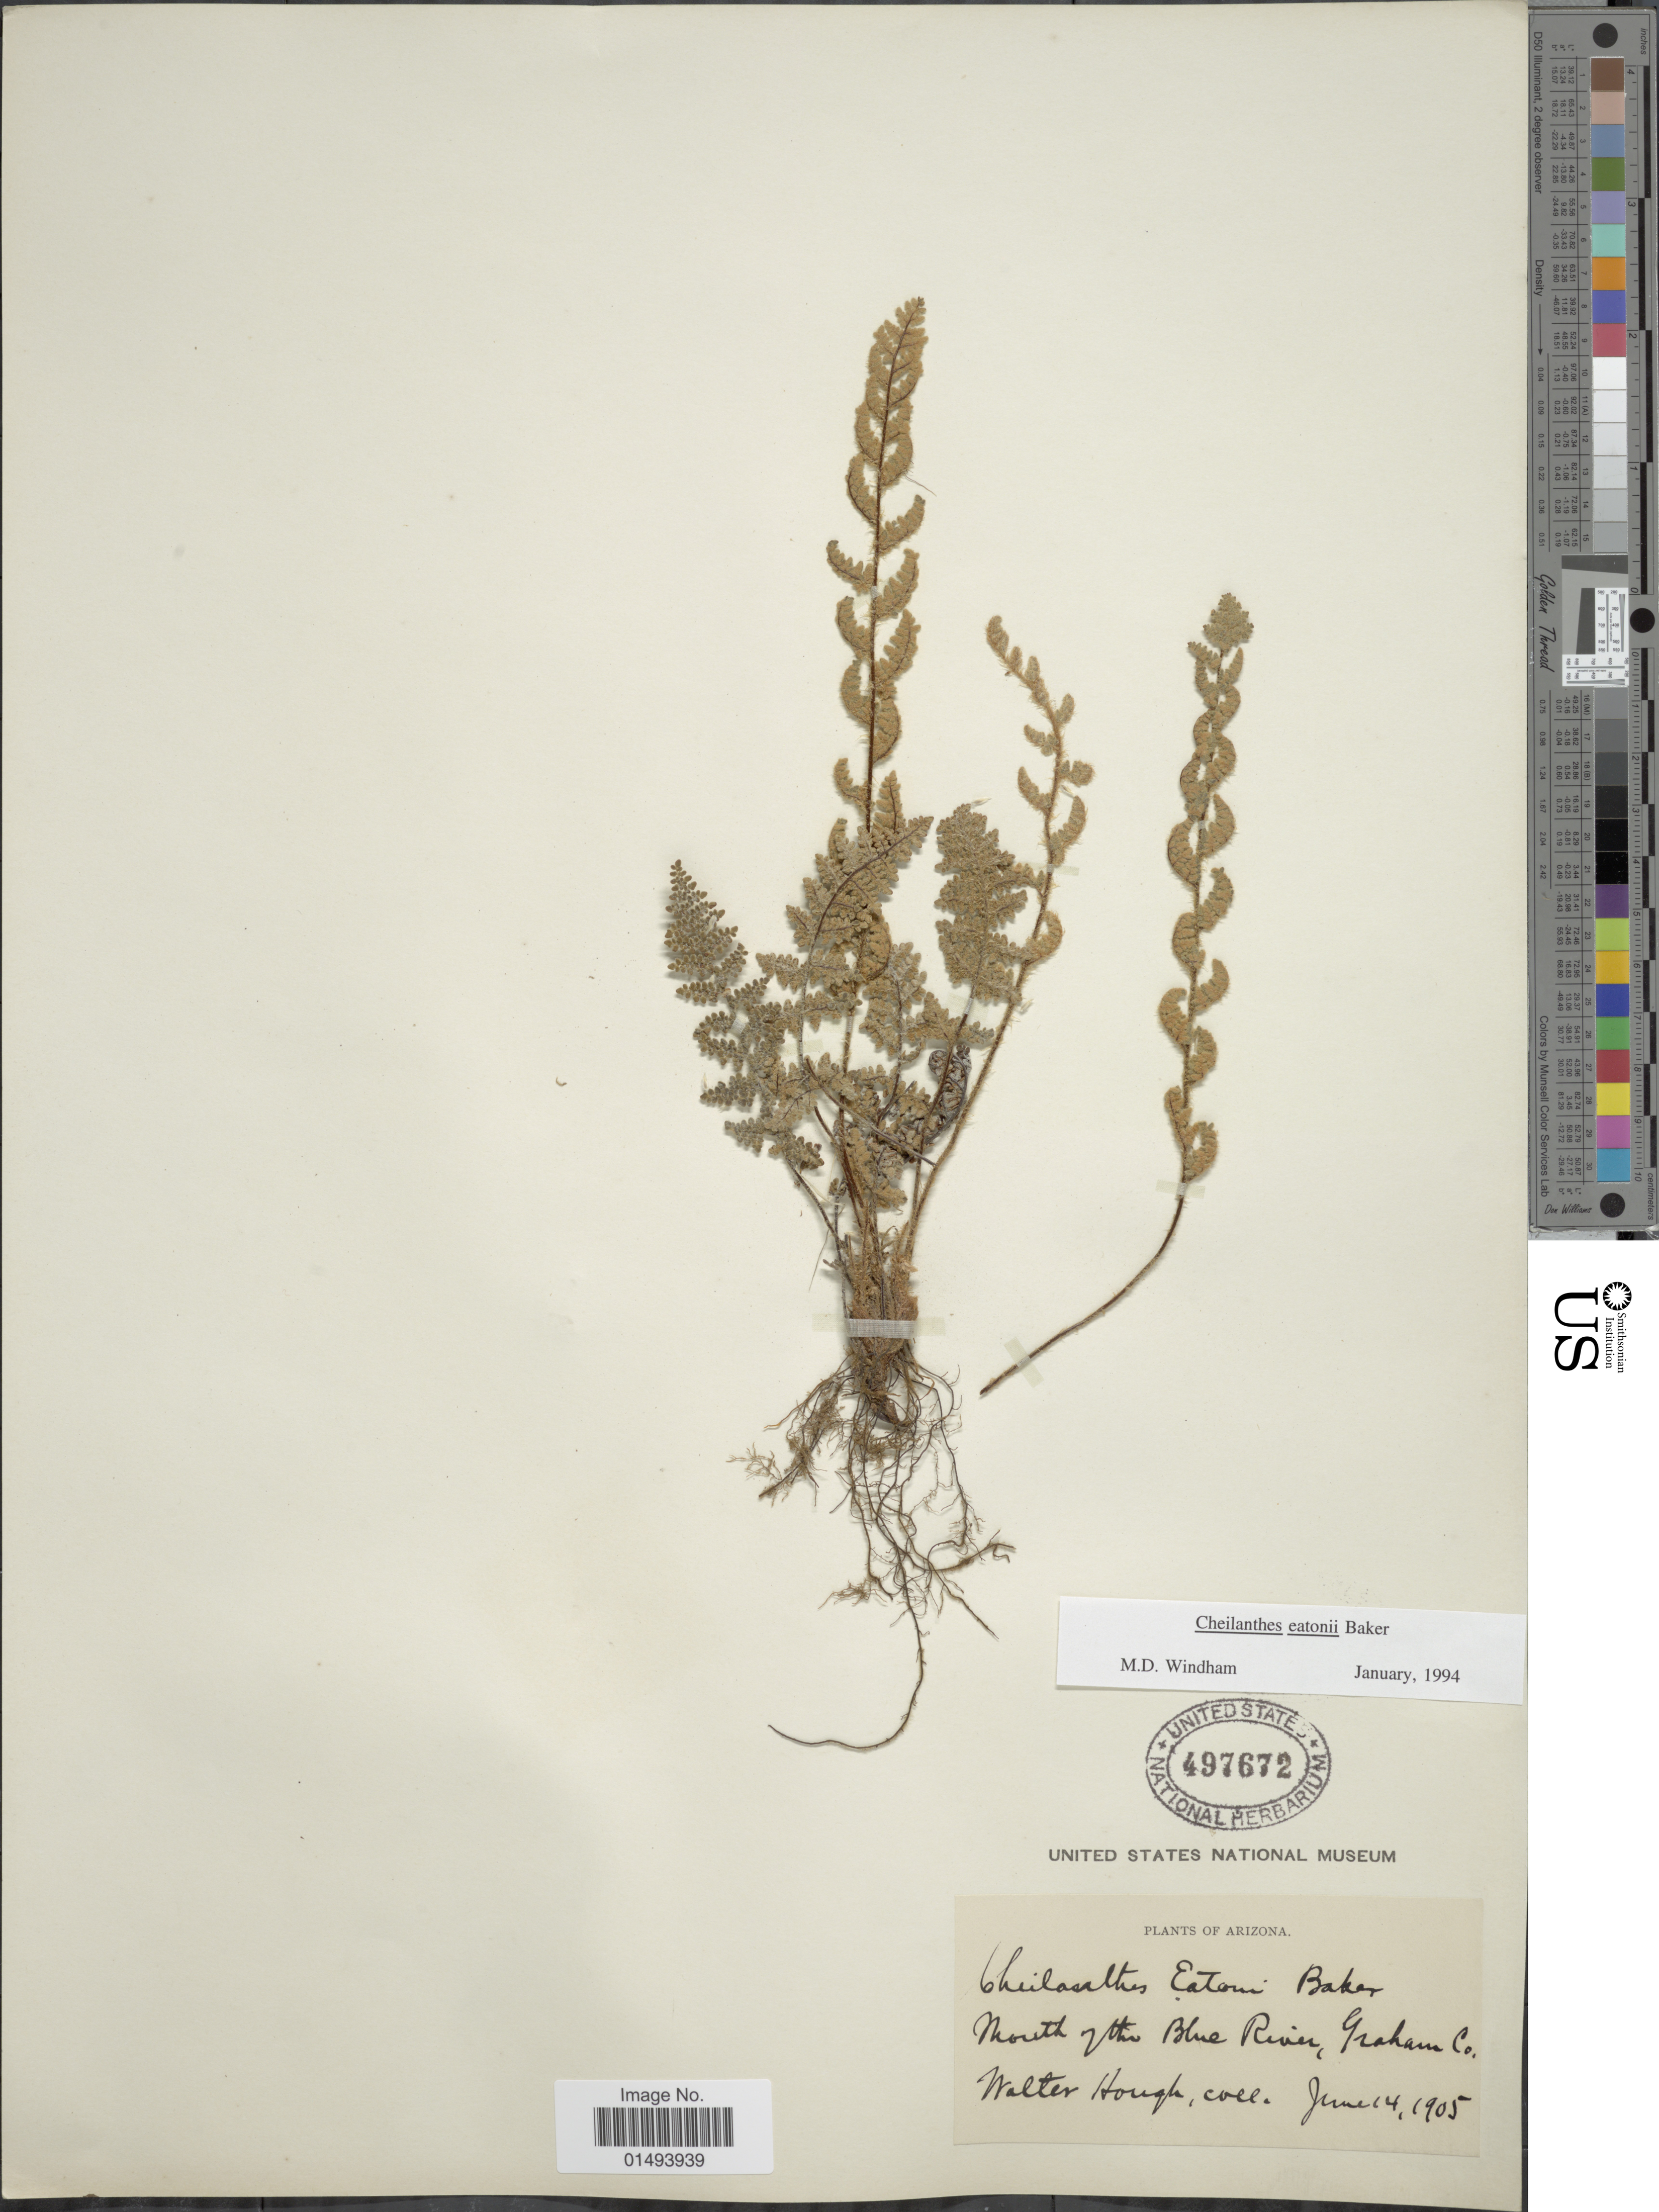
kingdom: Plantae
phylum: Tracheophyta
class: Polypodiopsida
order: Polypodiales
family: Pteridaceae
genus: Myriopteris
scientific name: Myriopteris rufa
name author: Fée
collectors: W. Hough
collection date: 1905-06-14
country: United States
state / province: Arizona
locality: Plants of Arizona, Mouth of the Blue River, Graham Co.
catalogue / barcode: US 497672